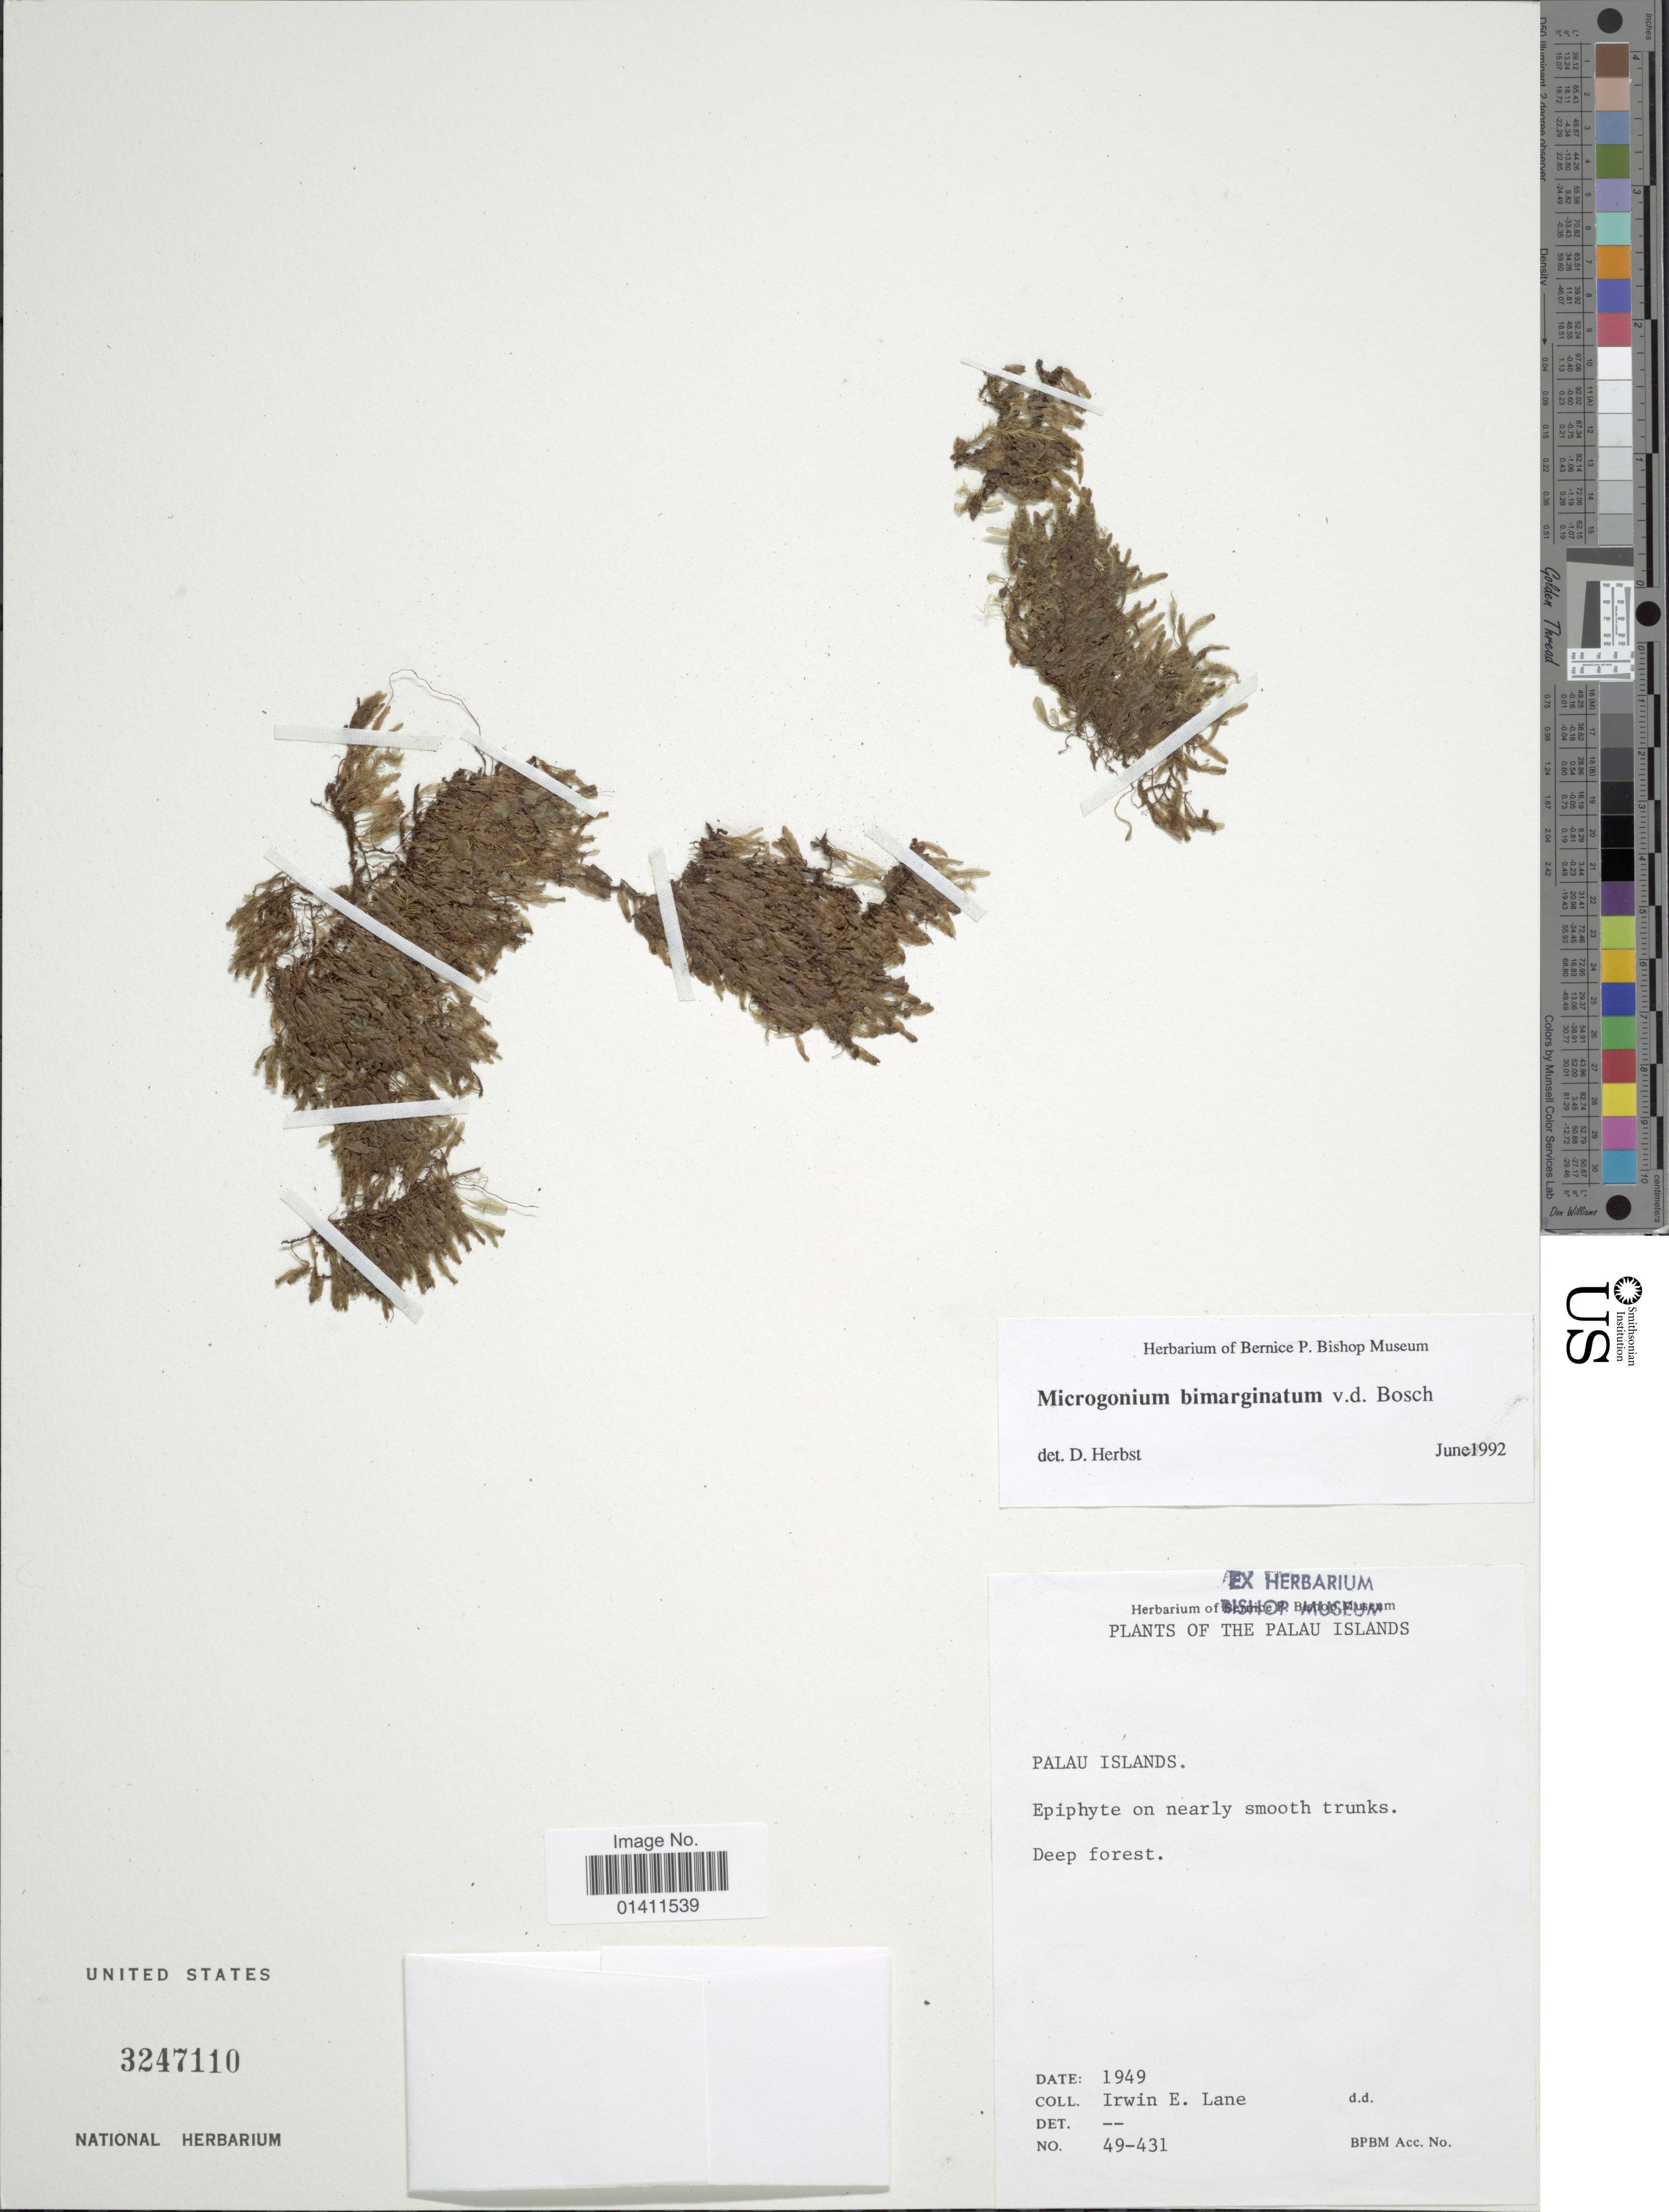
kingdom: Plantae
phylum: Tracheophyta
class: Polypodiopsida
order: Hymenophyllales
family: Hymenophyllaceae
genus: Didymoglossum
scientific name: Didymoglossum bimarginatum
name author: (Bosch) Ebihara & K. Iwats.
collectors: I. Lane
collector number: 49-431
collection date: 1949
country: Palau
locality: Palau Islands.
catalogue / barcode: US 3247110